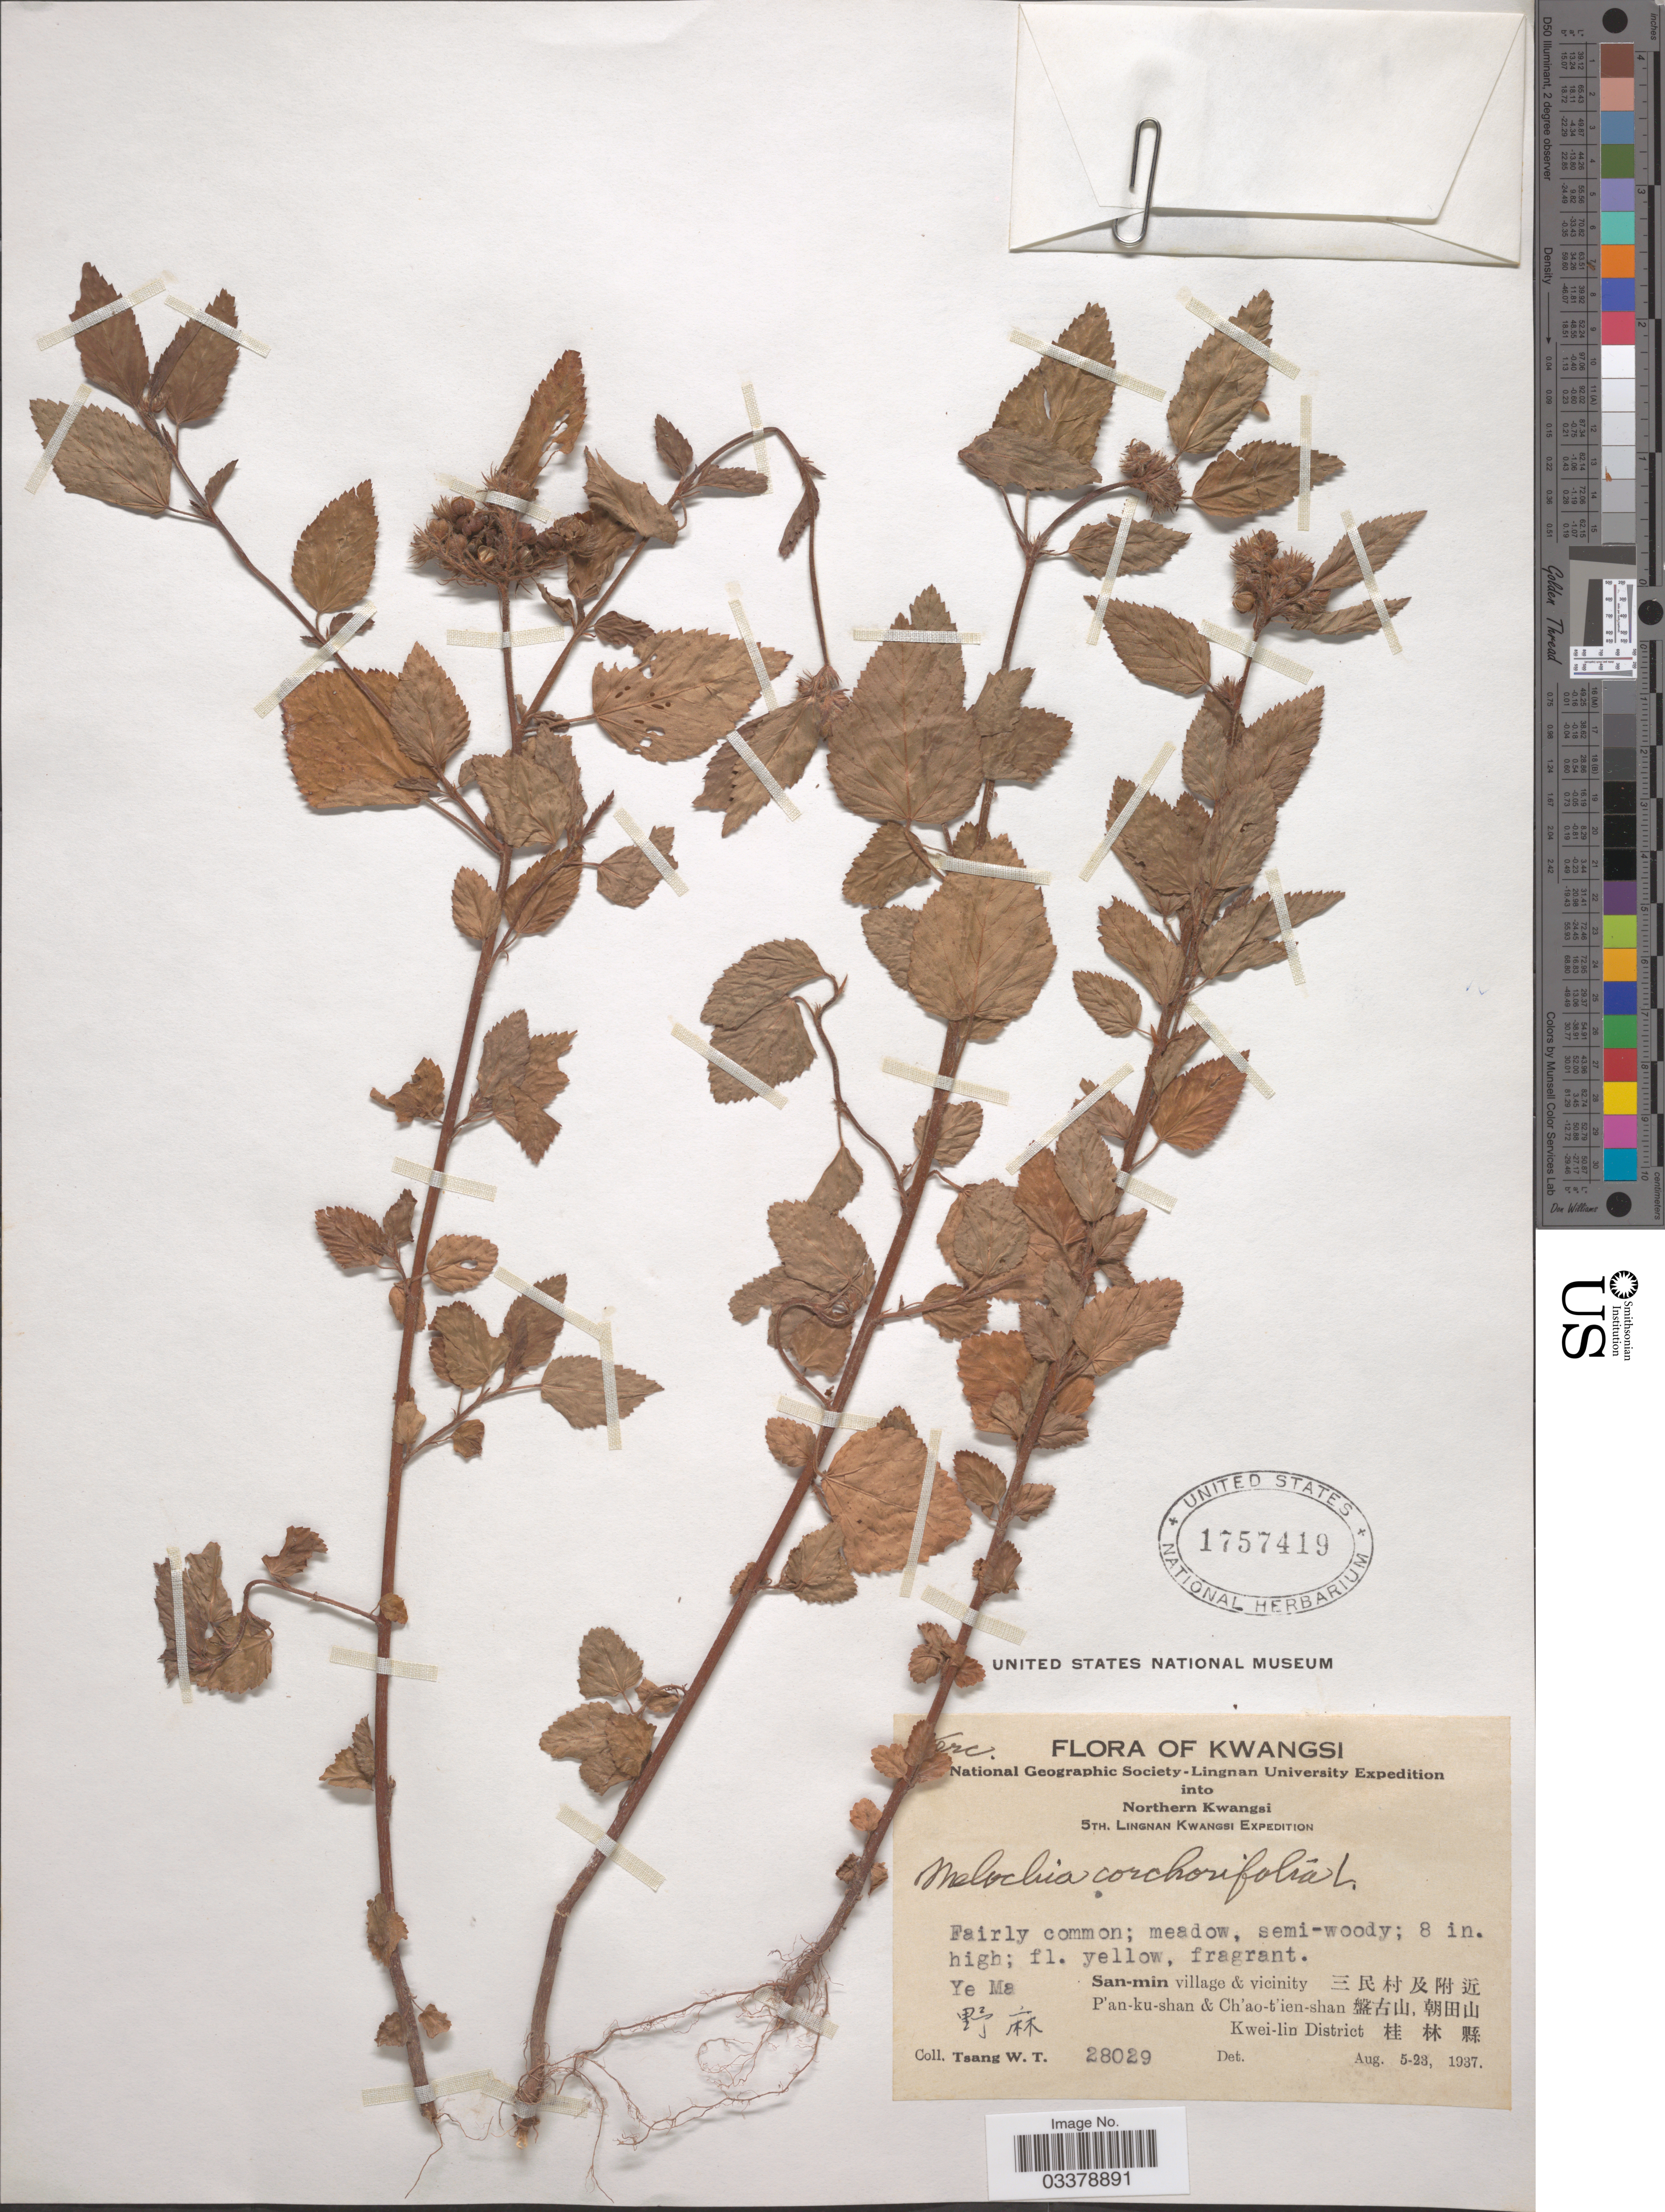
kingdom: Plantae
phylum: Tracheophyta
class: Magnoliopsida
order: Malvales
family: Malvaceae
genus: Melochia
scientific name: Melochia corchorifolia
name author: L.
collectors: W. T. Tsang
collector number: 28029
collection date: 1937-08-05/1937-08-23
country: China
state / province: Guangxi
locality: Northern Kwangsi, Ye Ma, San-min village & vicinity X, P'an-ku-shan & Ch'ao-t'ien-shan X, X, Kwei-lin District X.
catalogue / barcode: US 1757419